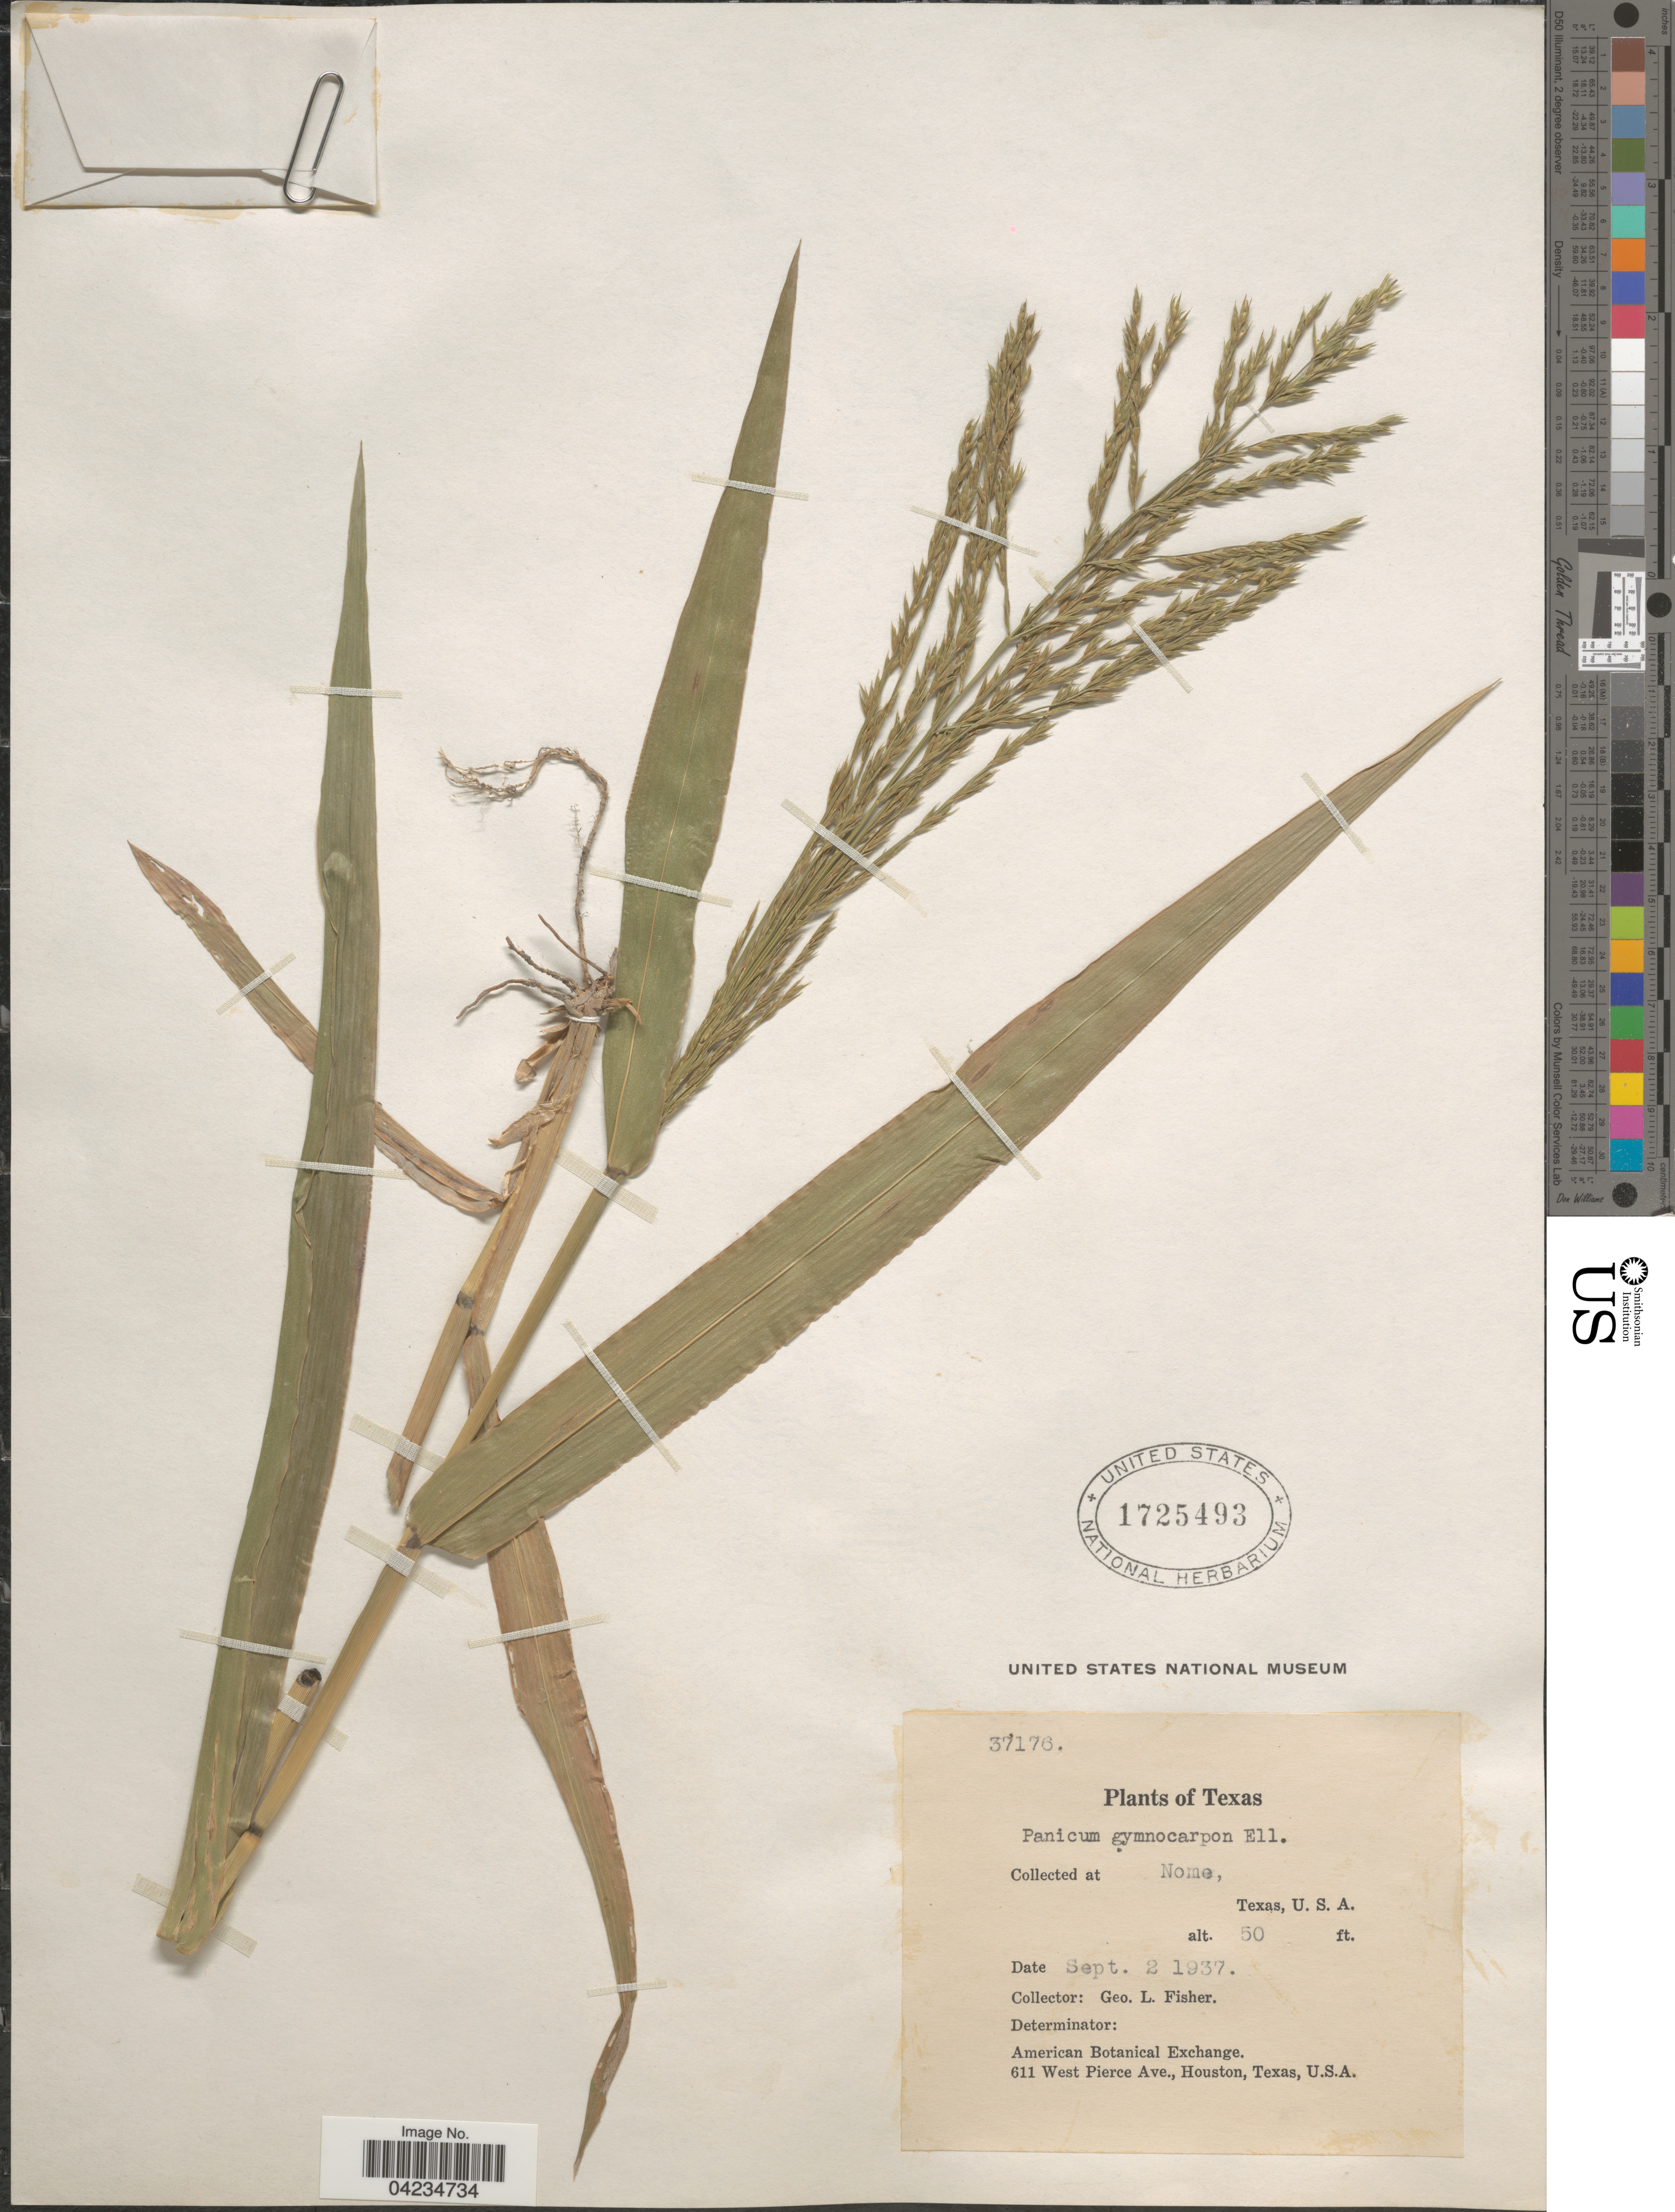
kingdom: Plantae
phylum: Tracheophyta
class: Liliopsida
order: Poales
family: Poaceae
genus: Phanopyrum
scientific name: Phanopyrum gymnocarpon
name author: (Elliott) Nash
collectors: G. L. Fisher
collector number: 37176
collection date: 1937-09-02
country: United States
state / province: Texas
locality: Nome.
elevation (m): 15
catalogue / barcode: US 1725493